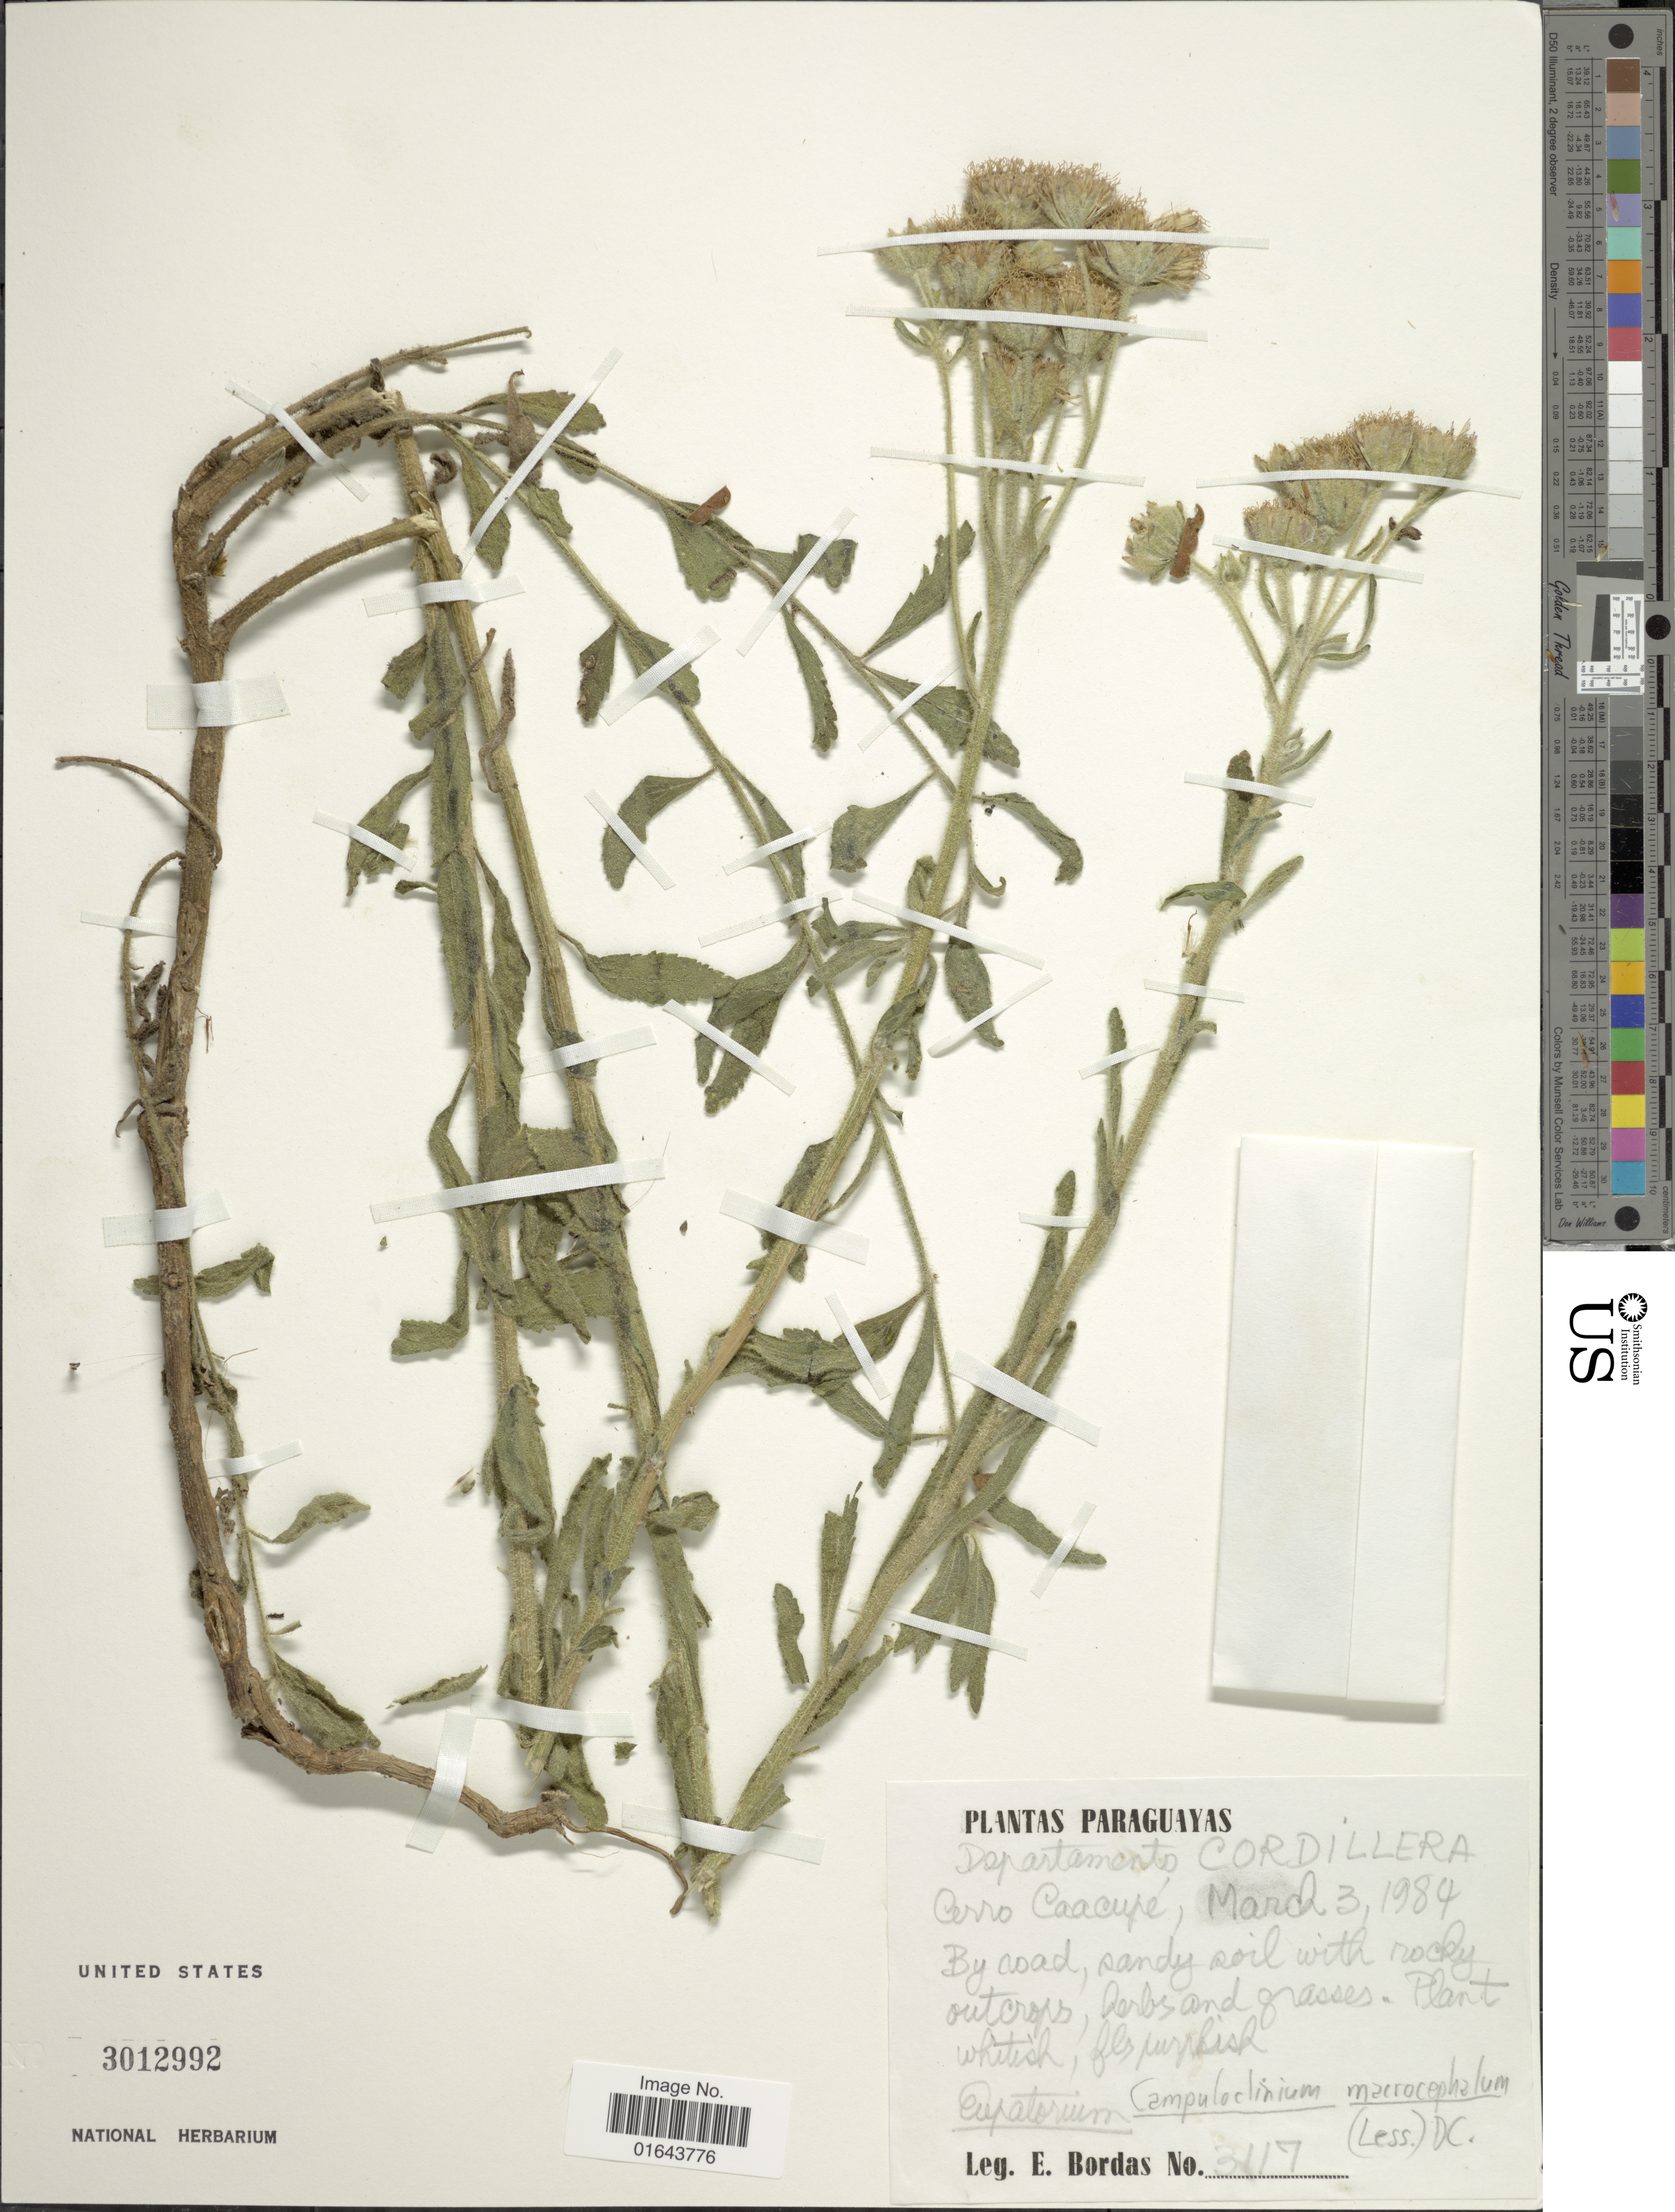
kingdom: Plantae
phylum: Tracheophyta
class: Magnoliopsida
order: Asterales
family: Asteraceae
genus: Campuloclinium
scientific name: Campuloclinium macrocephalum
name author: (Less.) DC.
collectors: E. Bordas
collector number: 3117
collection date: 1984-03-03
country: Paraguay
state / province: Cordillera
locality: Departamento Cordillera. Cerro Caacupé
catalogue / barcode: US 3012992